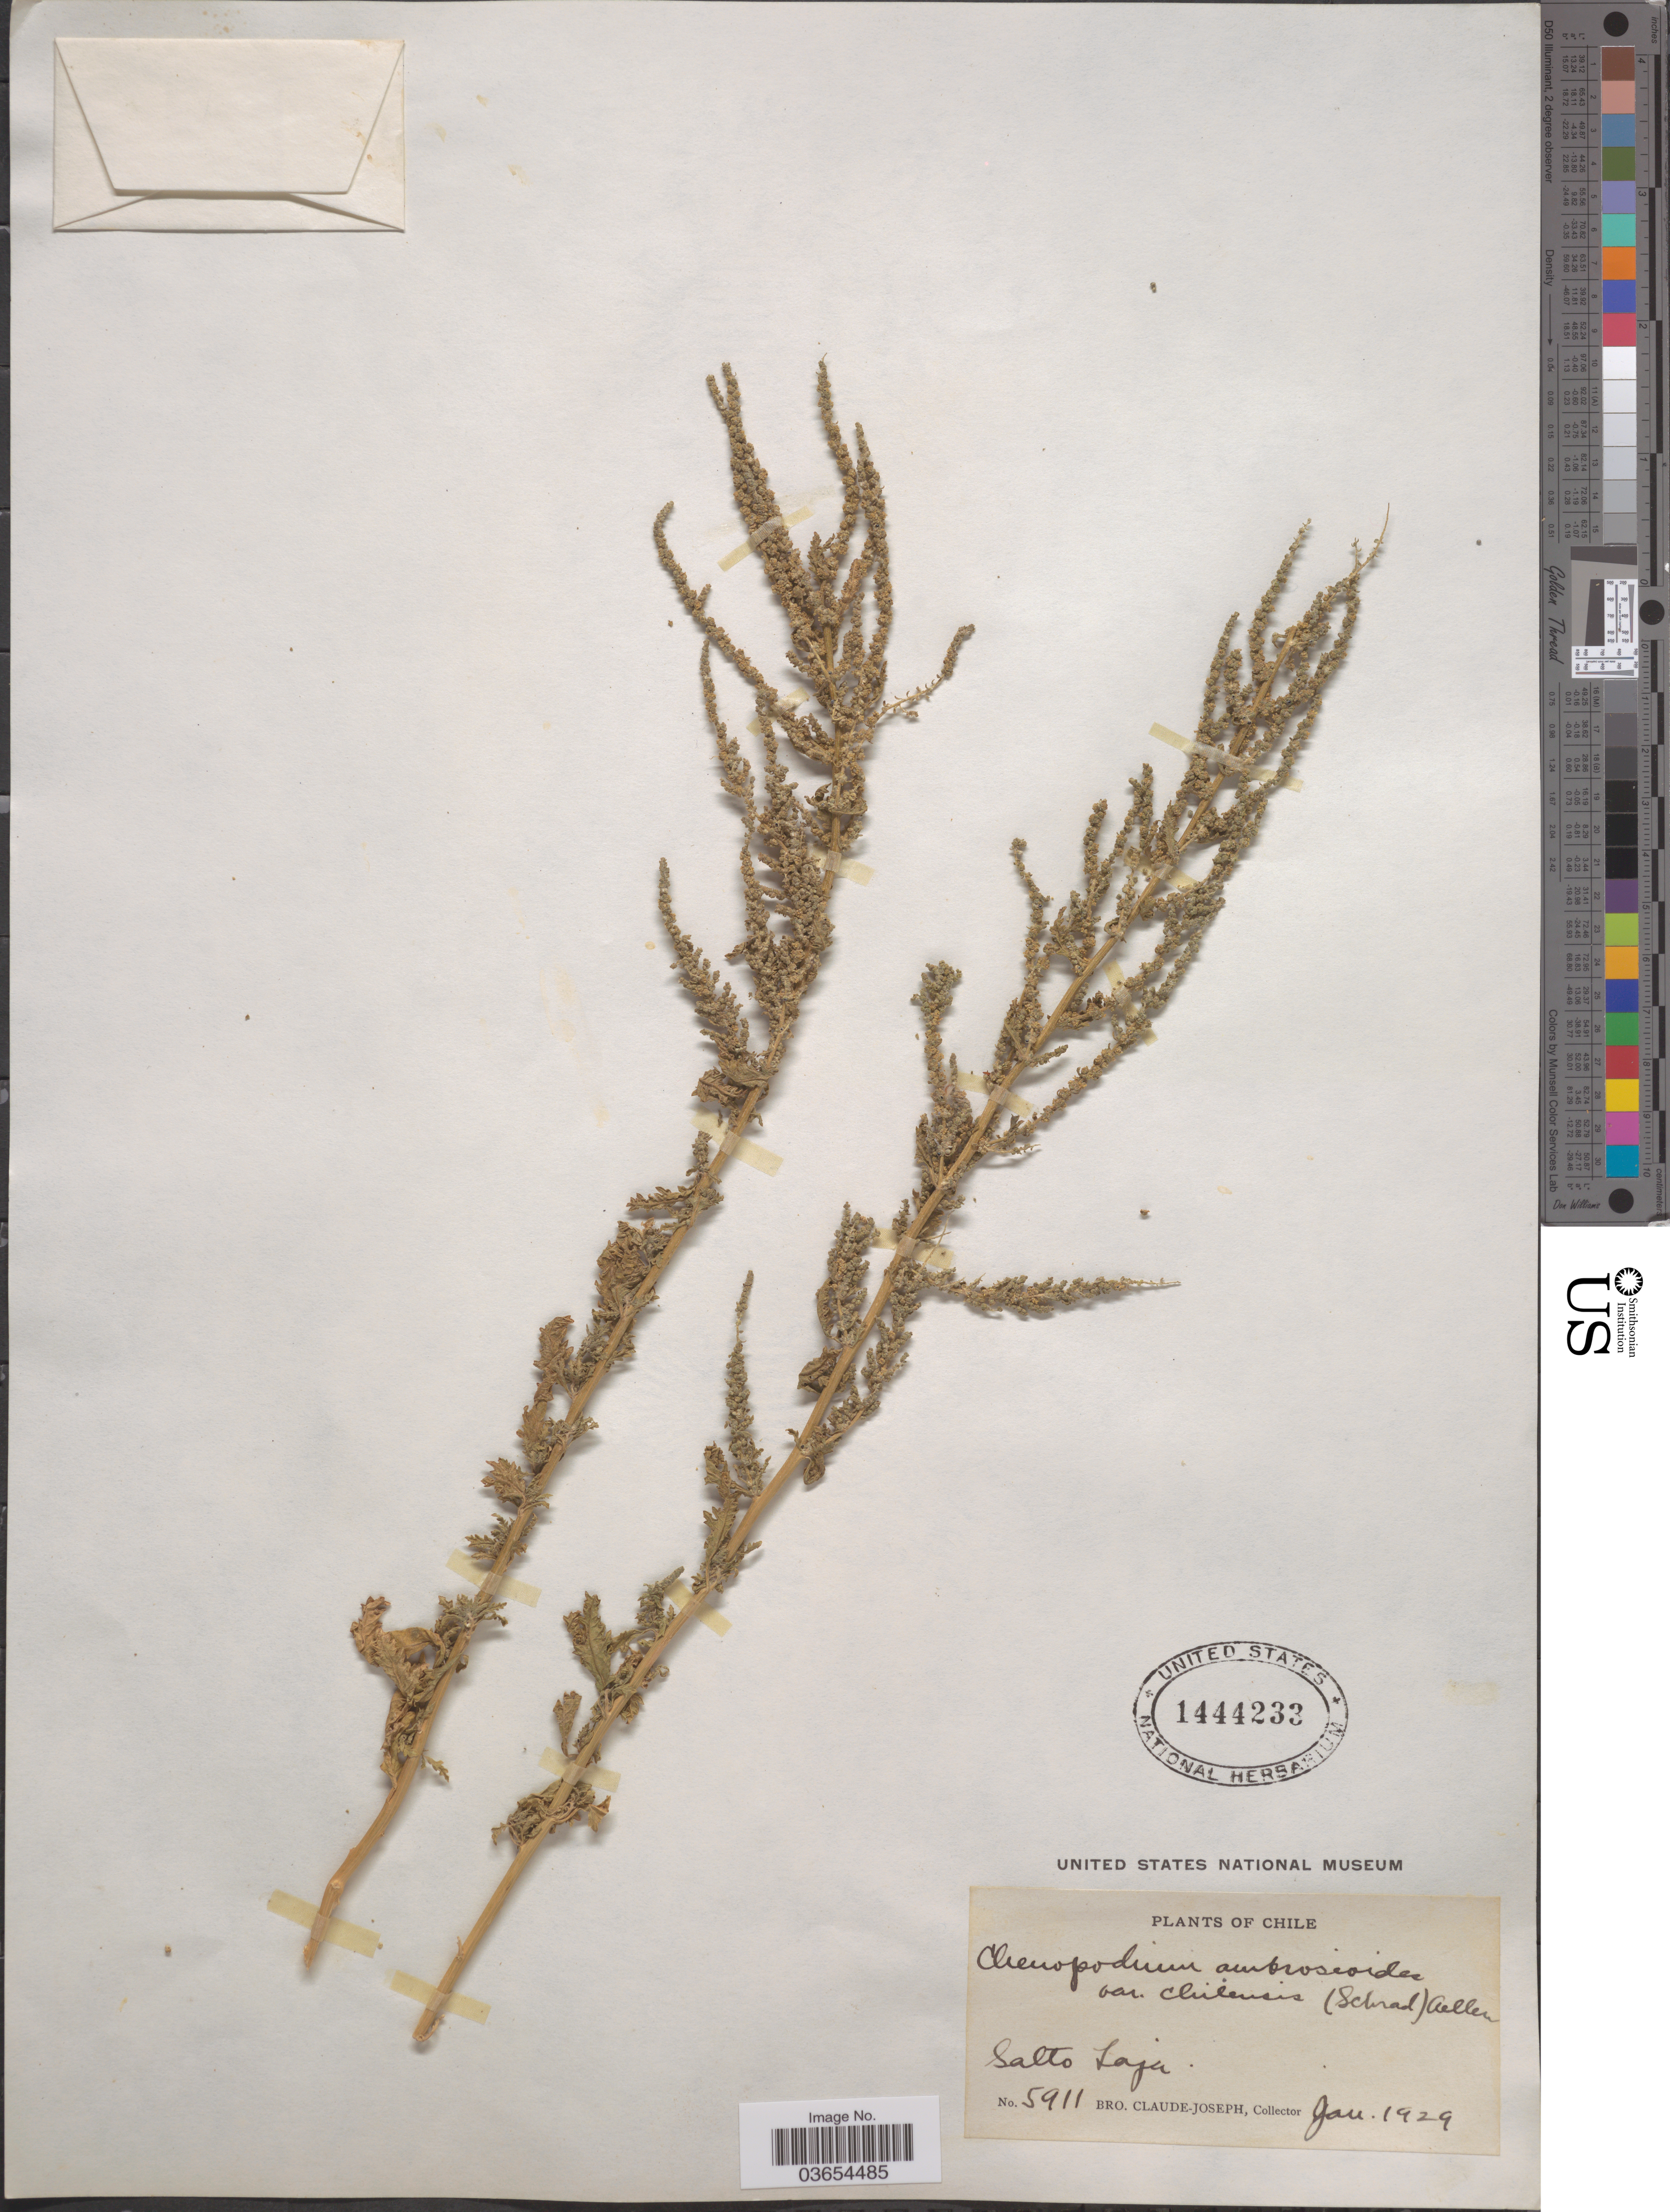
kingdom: Plantae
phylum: Tracheophyta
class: Magnoliopsida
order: Caryophyllales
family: Amaranthaceae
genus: Chenopodium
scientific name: Chenopodium chilense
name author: Schrad.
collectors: Bro. Claude-Joseph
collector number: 5911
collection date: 1929-01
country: Chile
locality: Salto Laja.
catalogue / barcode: US 1444233